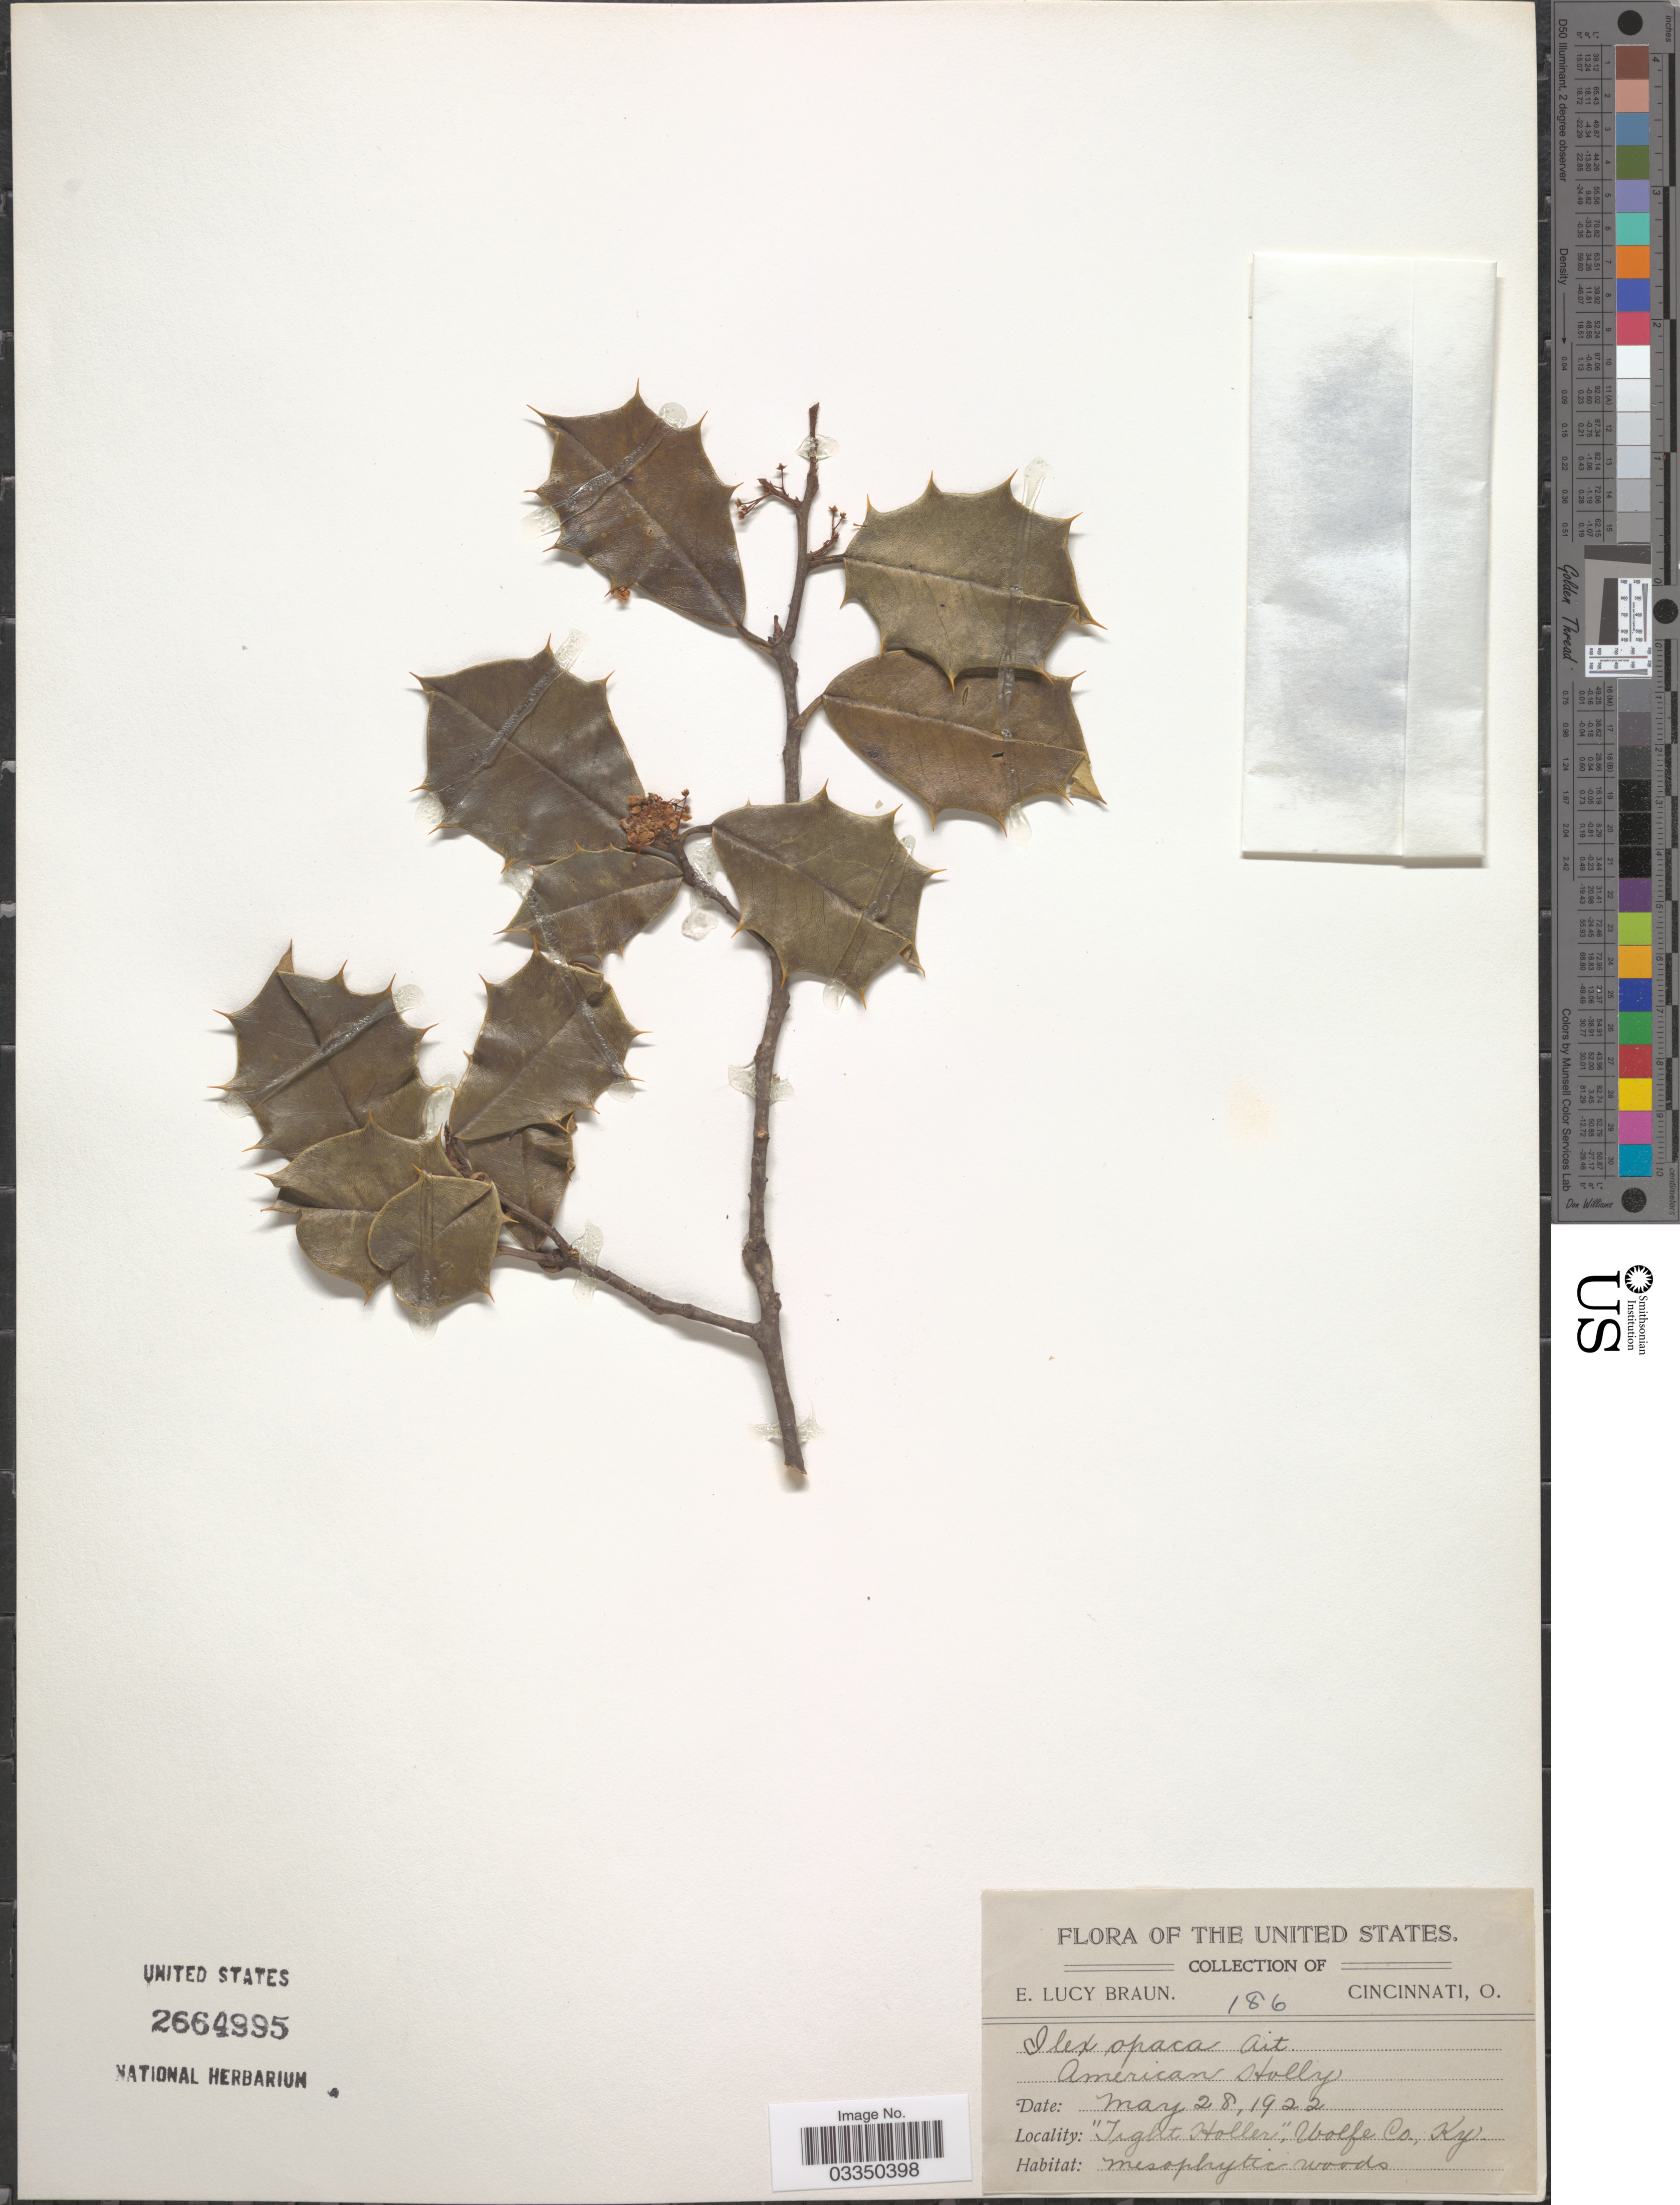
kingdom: Plantae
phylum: Tracheophyta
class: Magnoliopsida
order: Aquifoliales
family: Aquifoliaceae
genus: Ilex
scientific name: Ilex opaca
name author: Aiton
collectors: E. L. Braun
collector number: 186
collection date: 1922-05-28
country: United States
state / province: Kentucky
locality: Tight Holler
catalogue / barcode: US 2664995